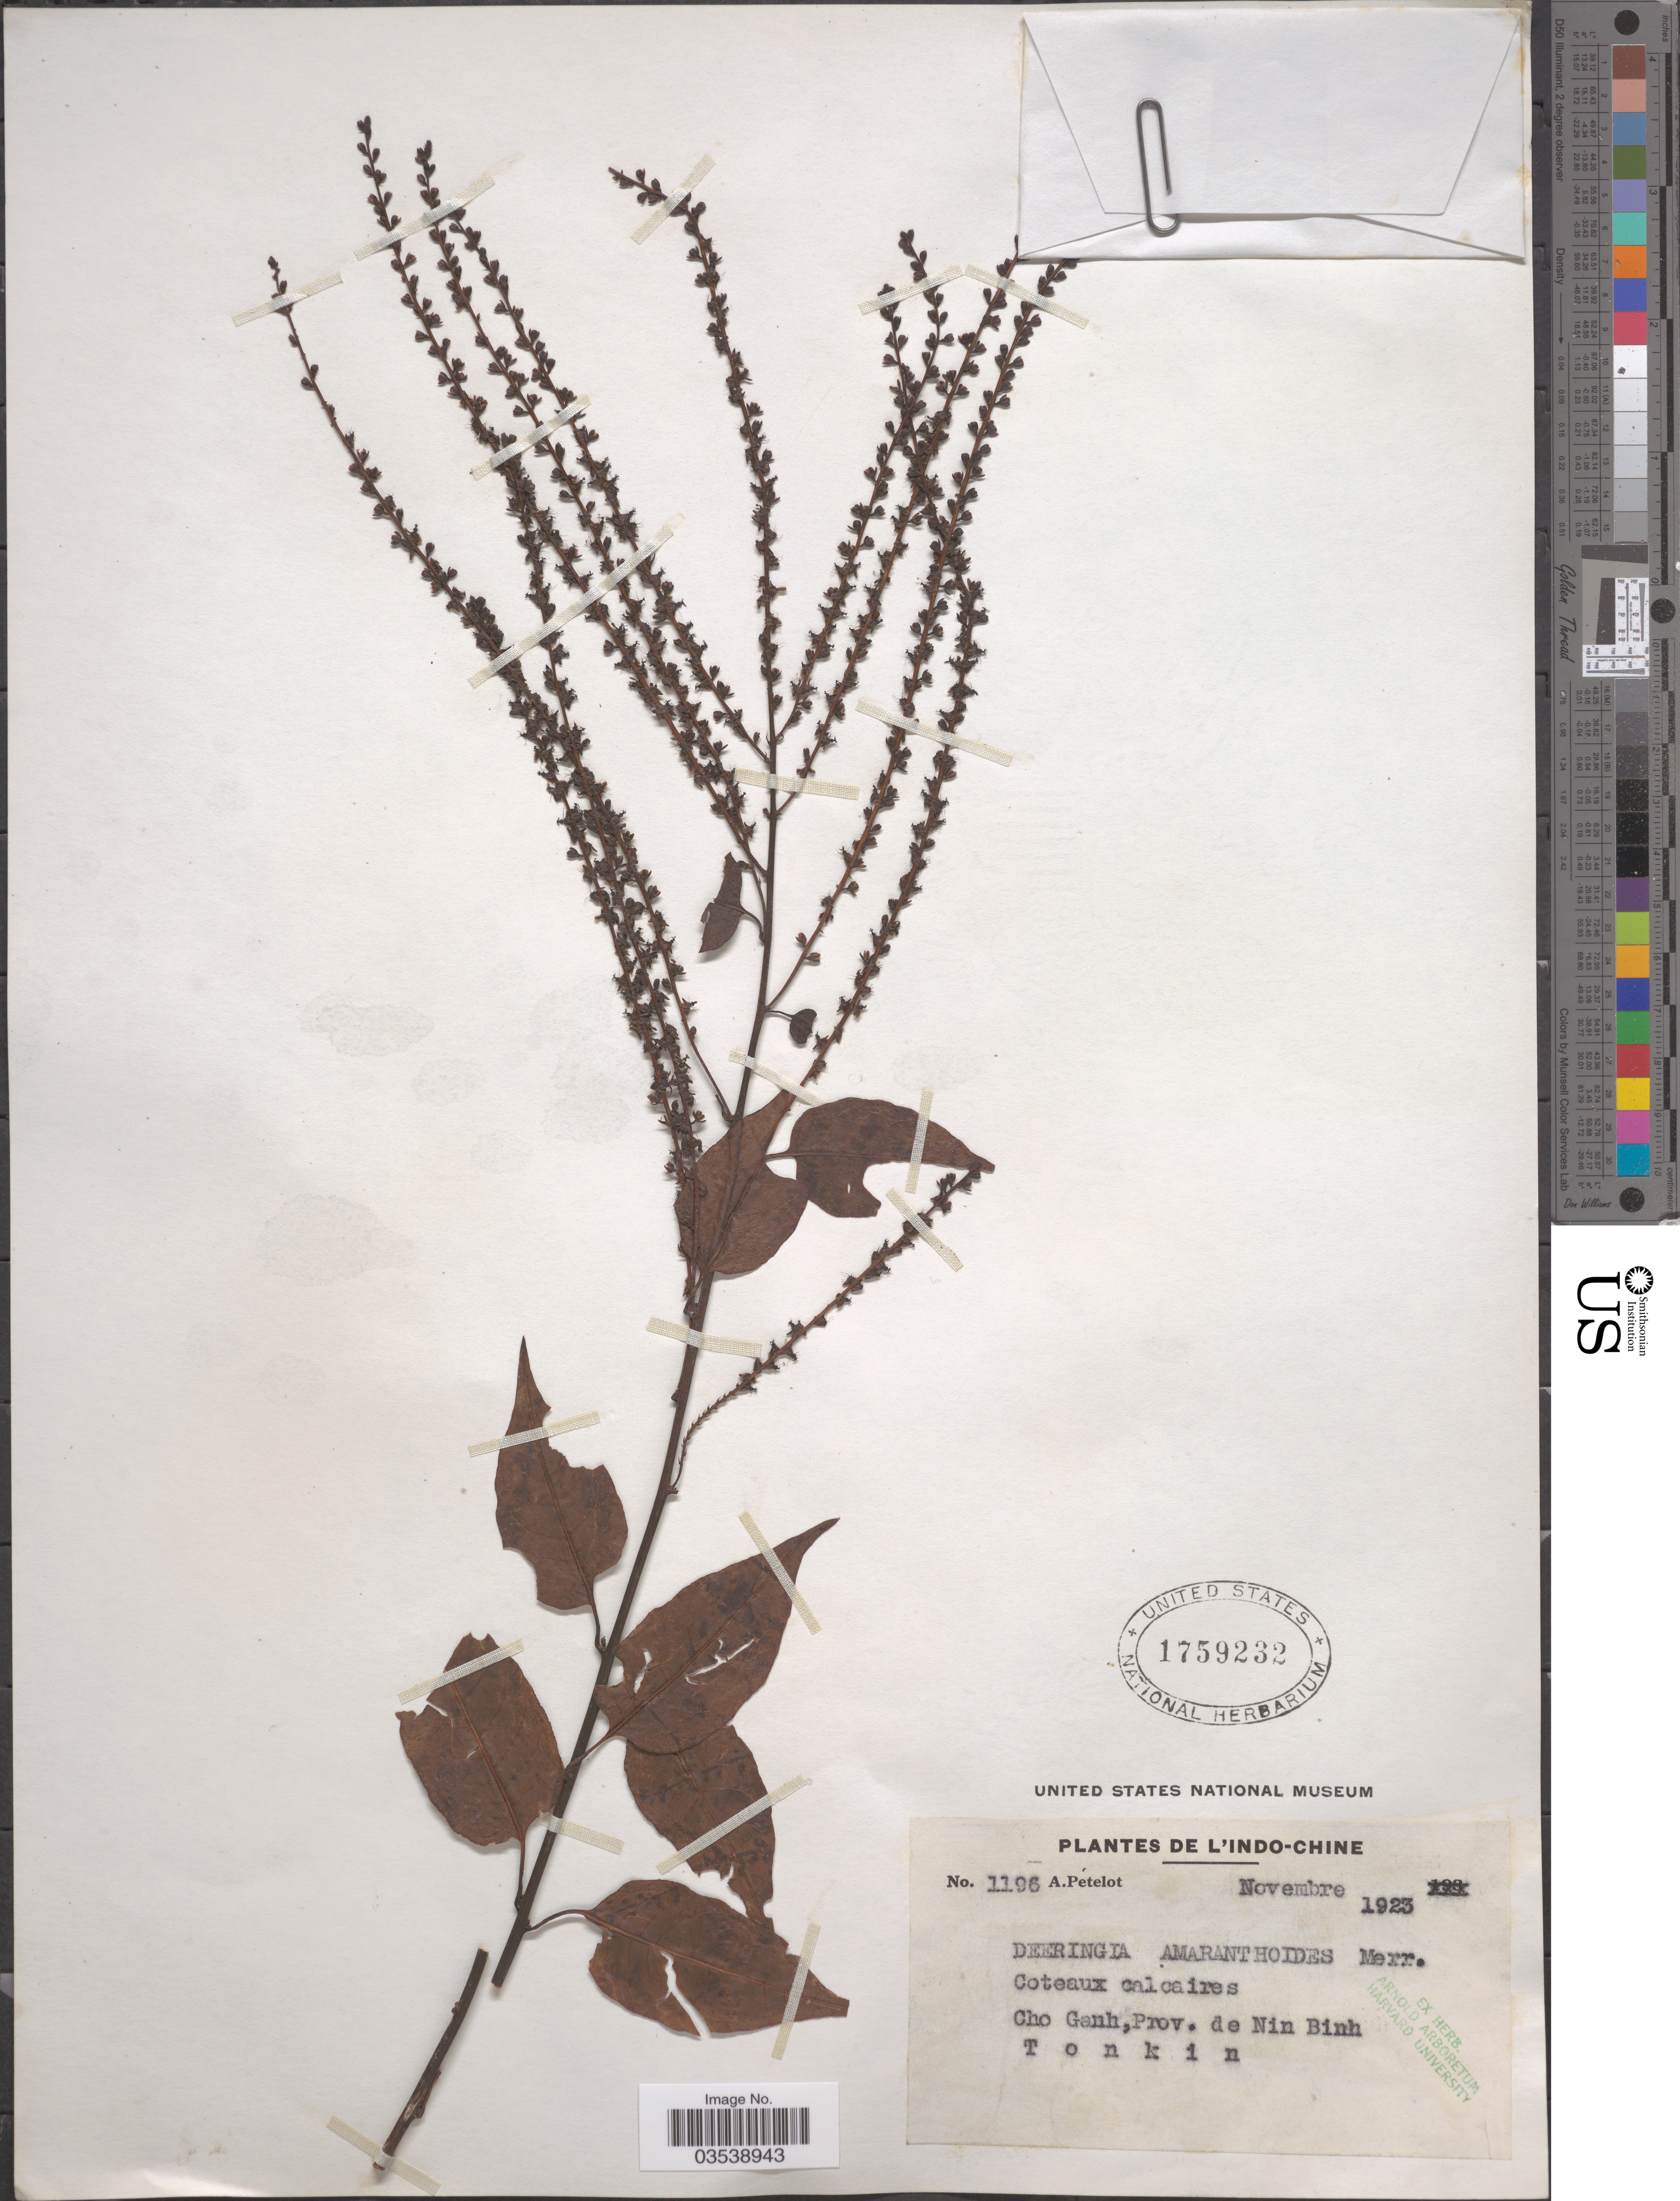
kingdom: Plantae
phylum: Tracheophyta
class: Magnoliopsida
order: Caryophyllales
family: Amaranthaceae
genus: Deeringia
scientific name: Deeringia amaranthoides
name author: (Lam.) Merr.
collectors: A. Petelot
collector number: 1196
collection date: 1923-11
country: Vietnam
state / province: Ninh Binh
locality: Indo-Chine. Cho Ganh. Tonkin.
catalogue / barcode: US 1759232